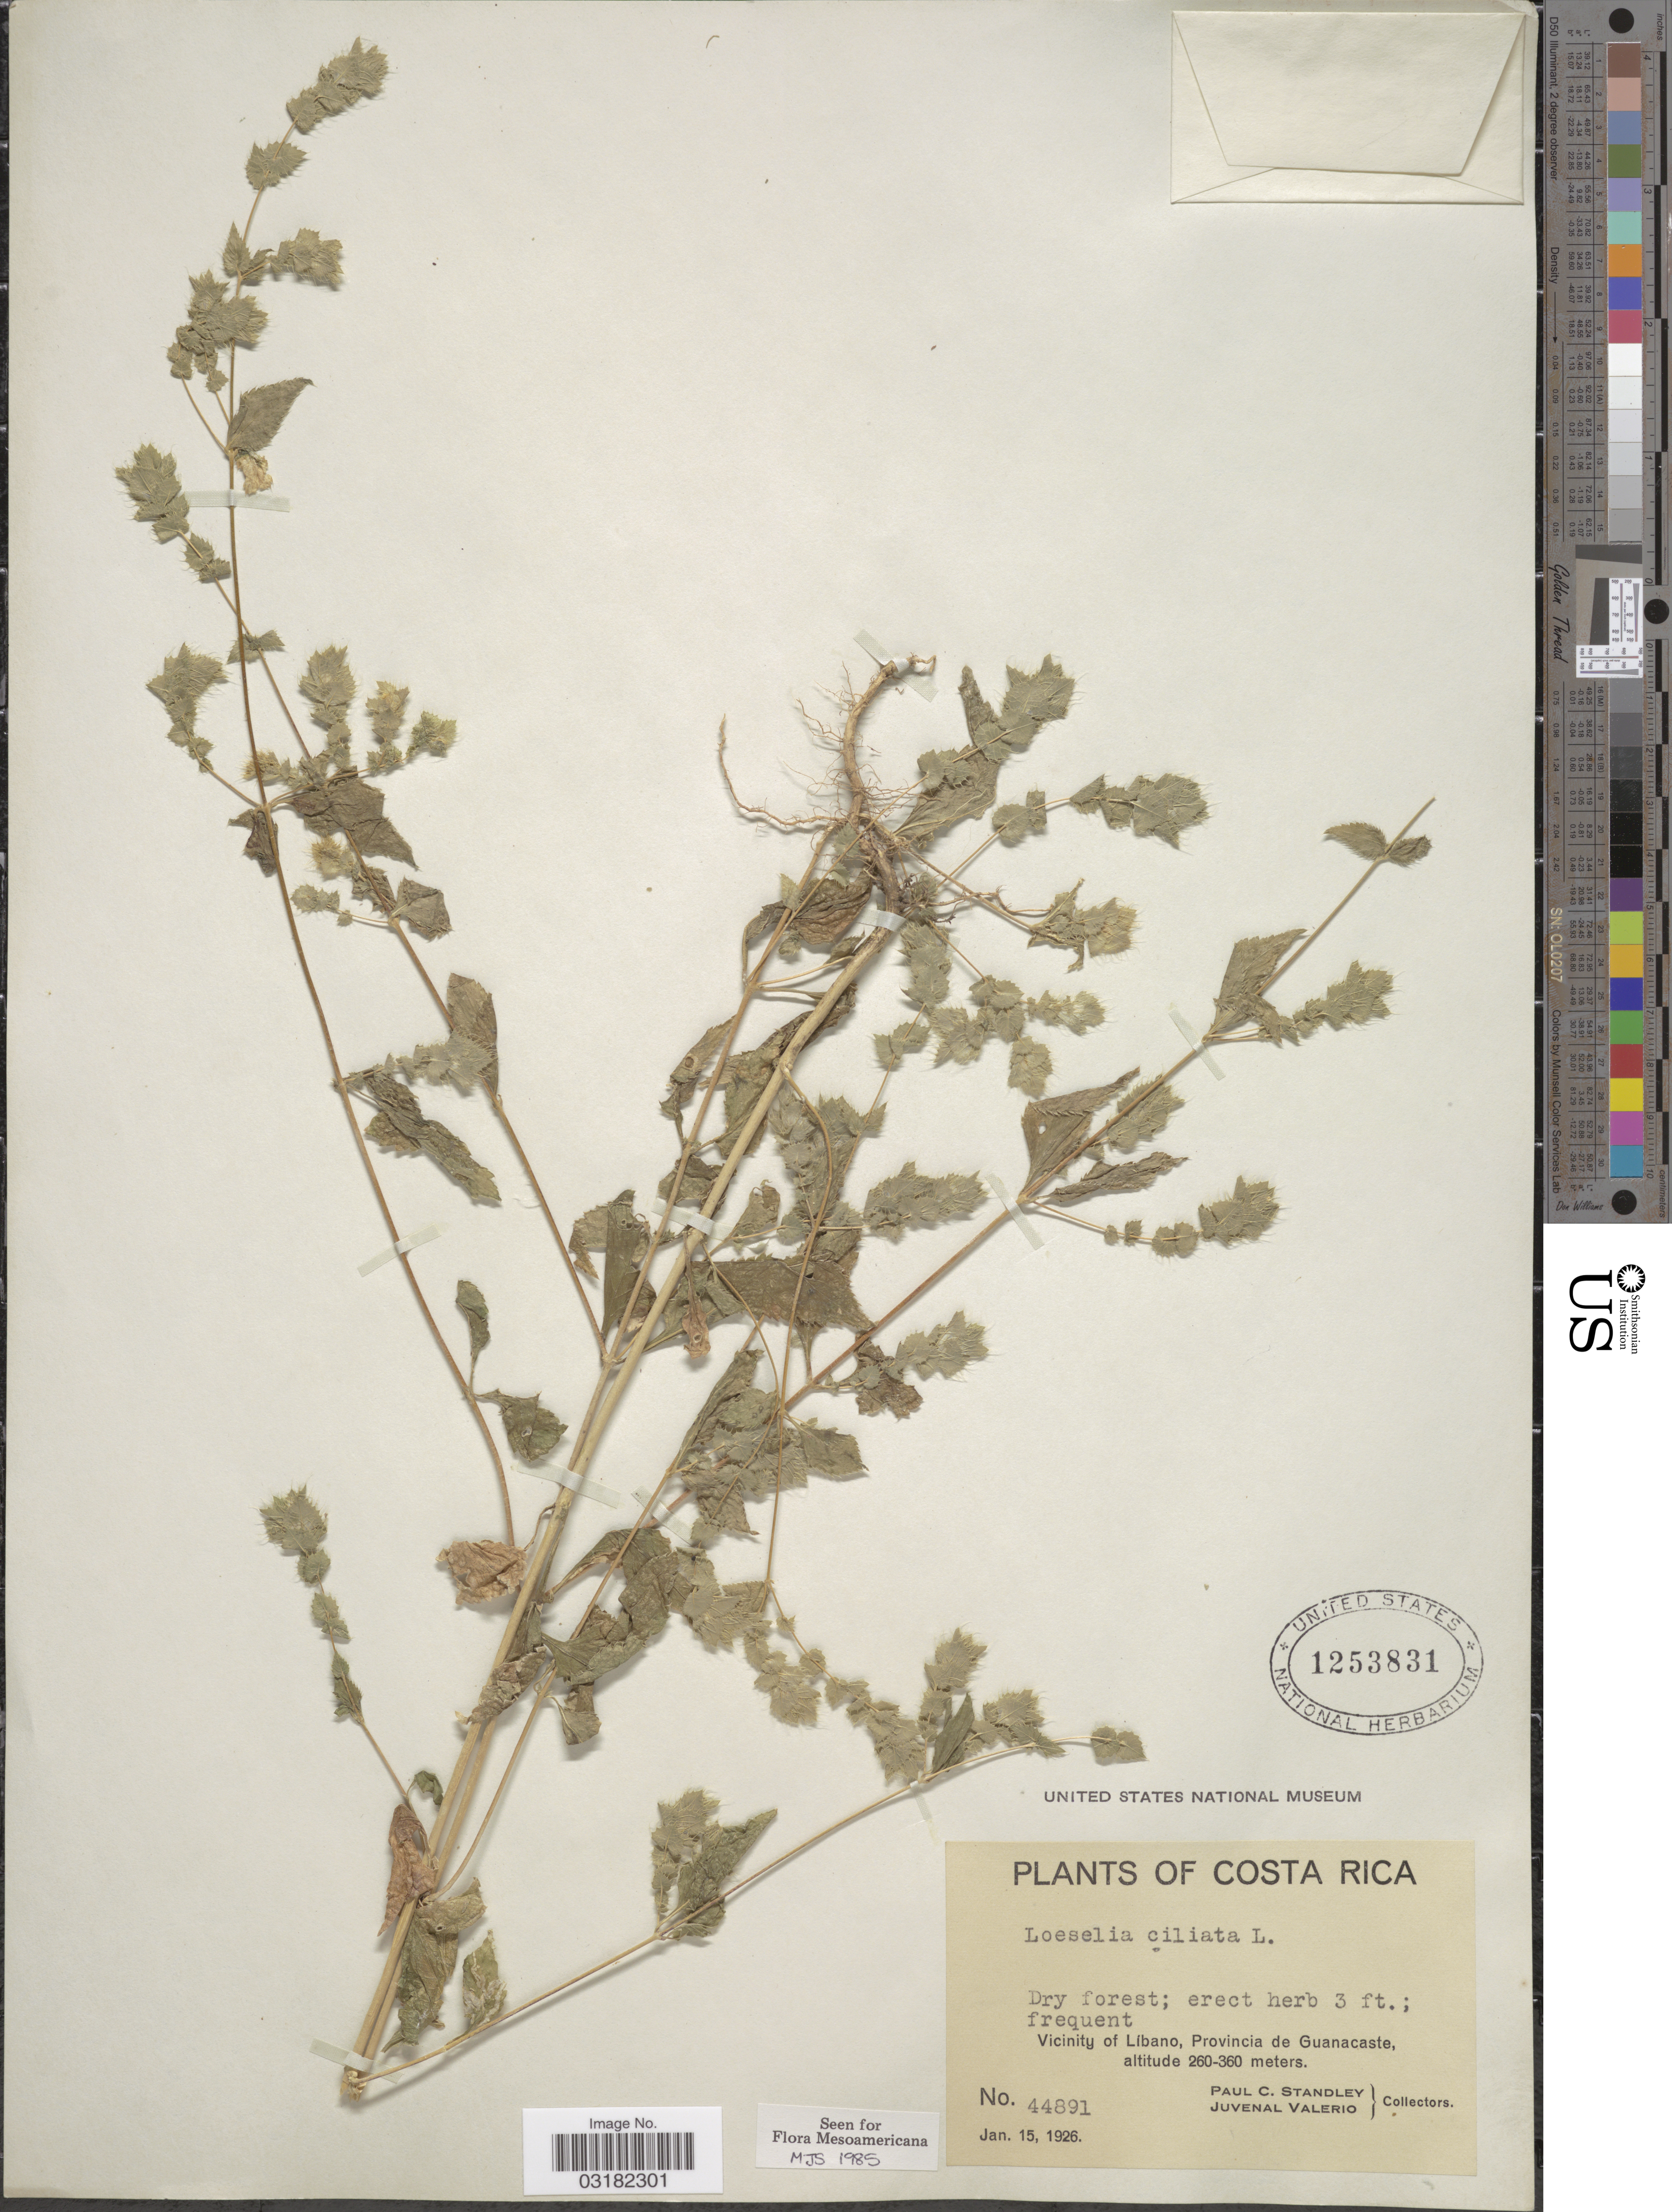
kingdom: Plantae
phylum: Tracheophyta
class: Magnoliopsida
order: Ericales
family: Polemoniaceae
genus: Loeselia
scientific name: Loeselia ciliata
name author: L.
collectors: P. C. Standley & J. Valerio R.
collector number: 44891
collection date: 1926-01-15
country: Costa Rica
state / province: Guanacaste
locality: Vicinity of Libano.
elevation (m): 260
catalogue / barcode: US 1253831